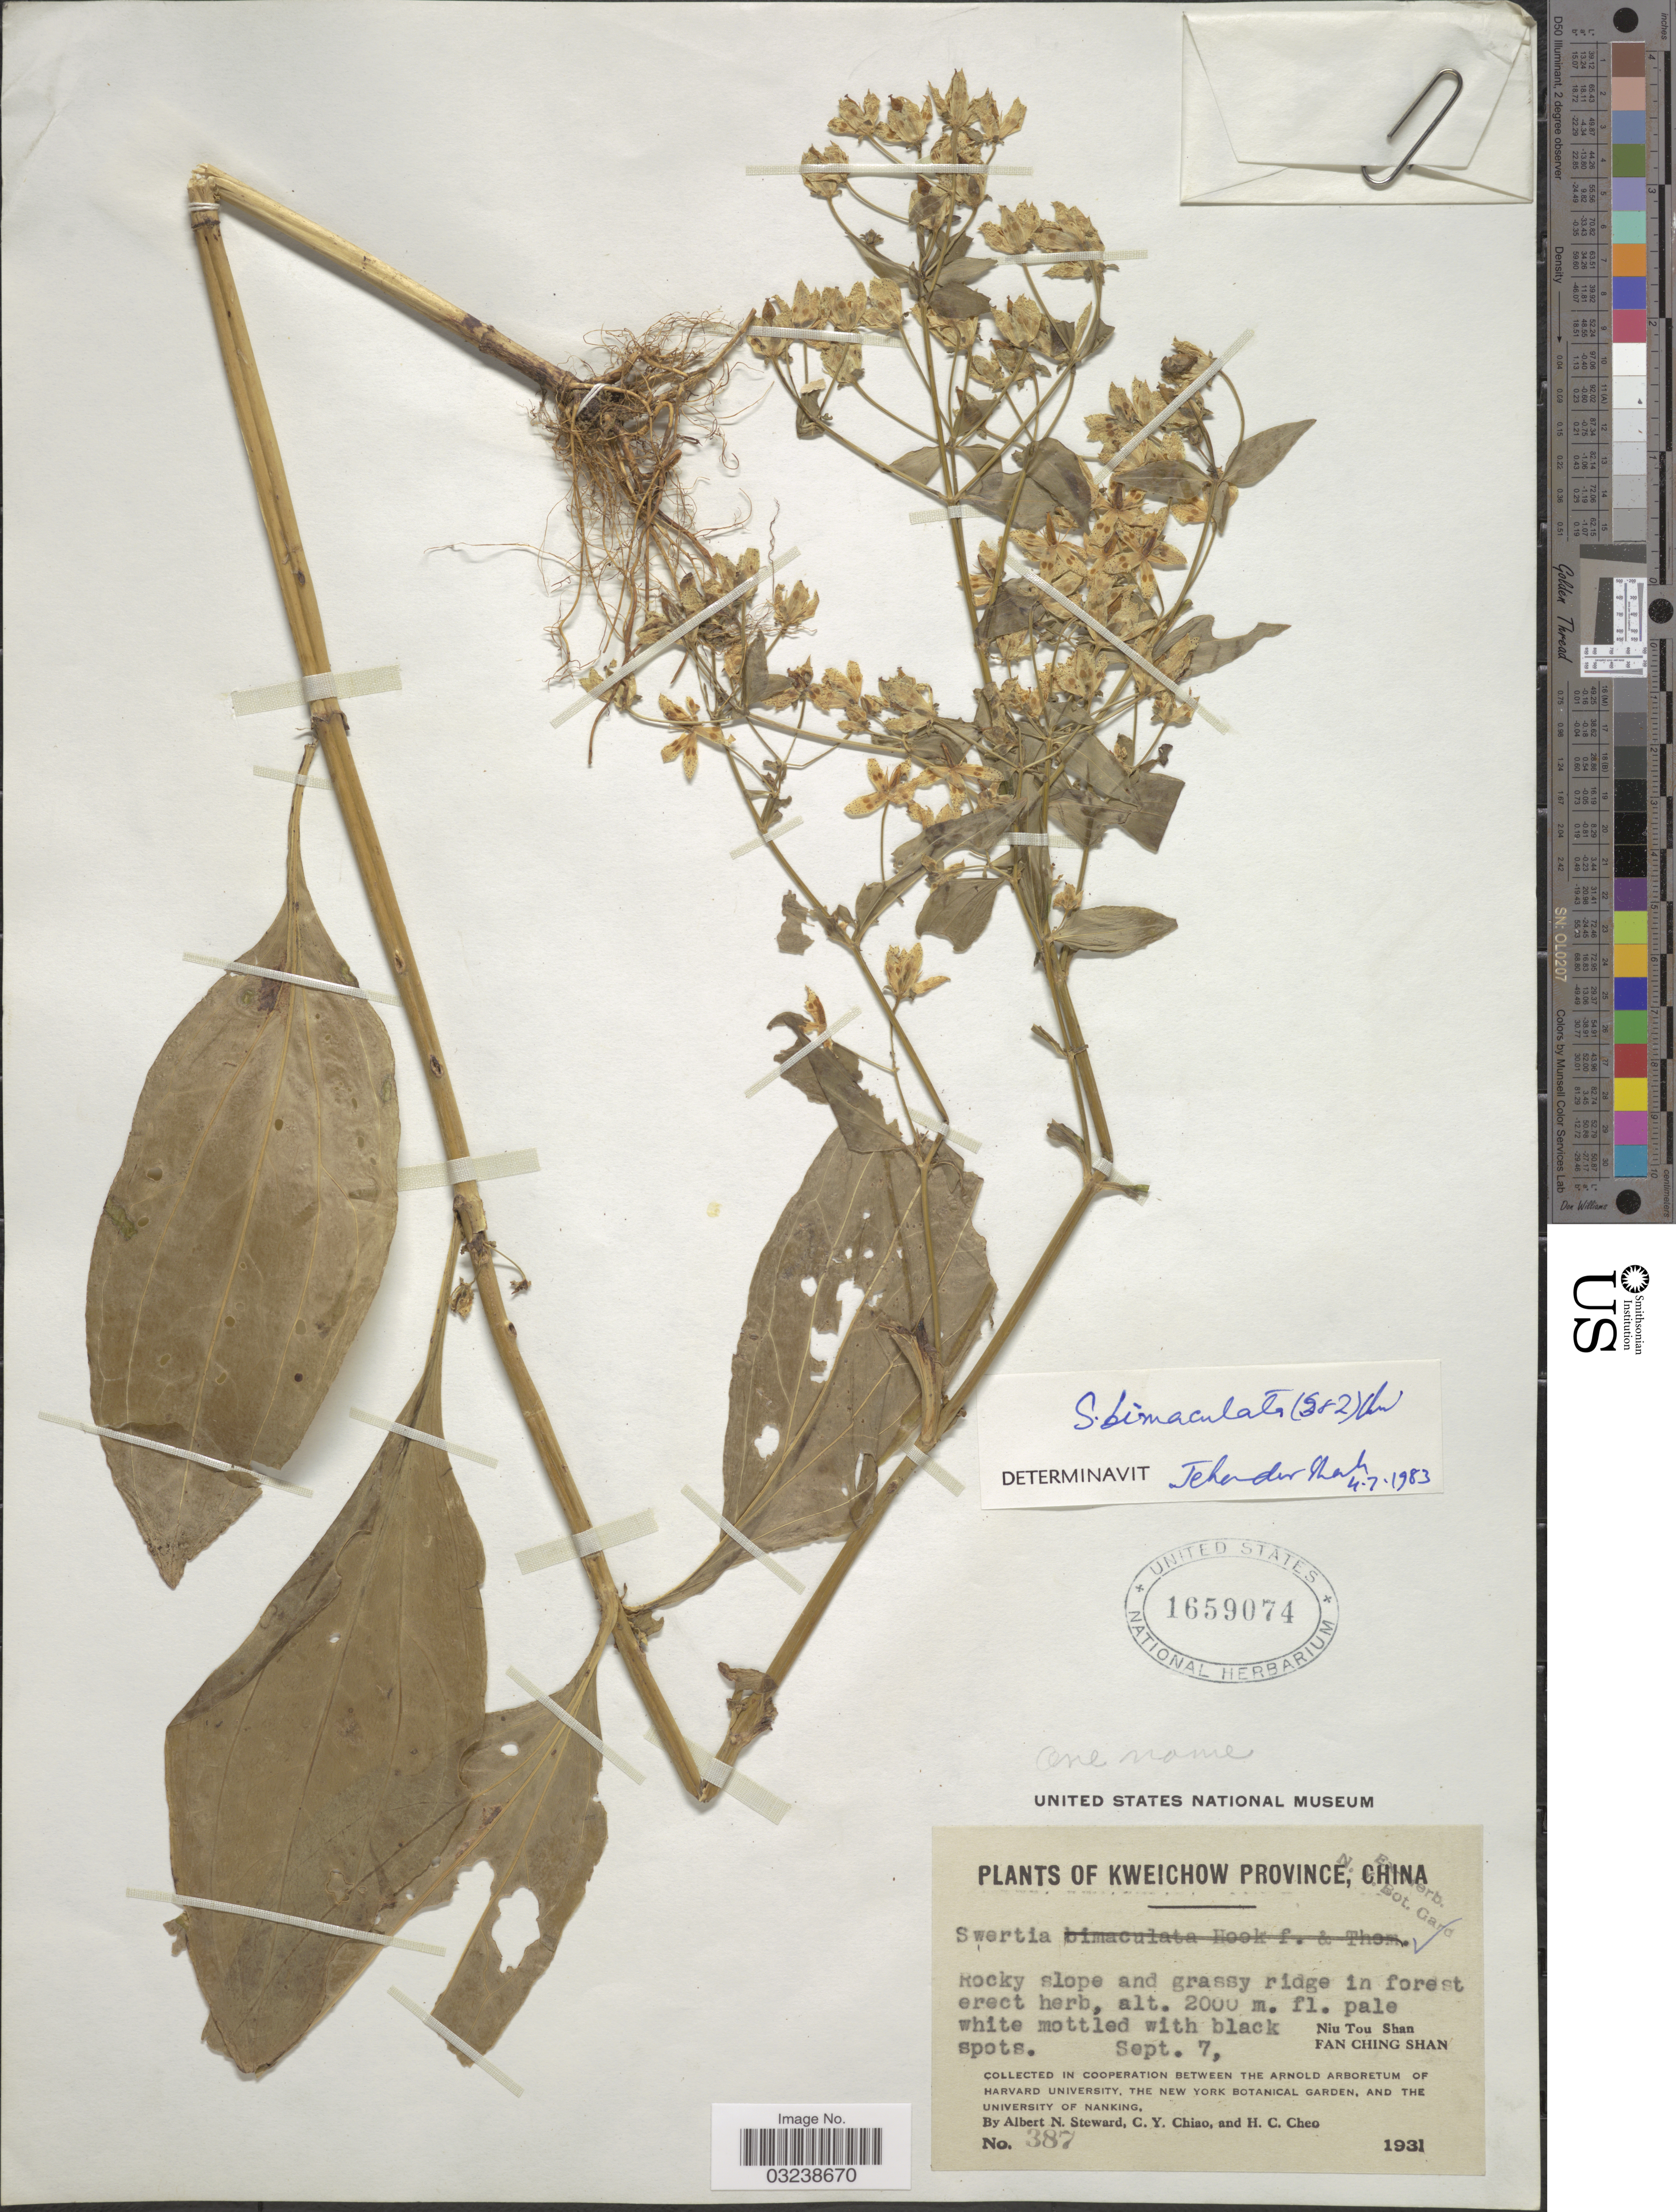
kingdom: Plantae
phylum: Tracheophyta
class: Magnoliopsida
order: Gentianales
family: Gentianaceae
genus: Swertia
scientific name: Swertia bimaculata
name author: (Siebold & Zucc.) Hook. f. & Thomson ex C.B. Clarke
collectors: A. N. Steward, C. Y. Chiao & H. Cheo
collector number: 387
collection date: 1931-09-07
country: China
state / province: Guizhou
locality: Kweichow Province. Niu Tou Shan, Fan Ching Shan.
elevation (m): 2000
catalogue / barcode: US 1659074